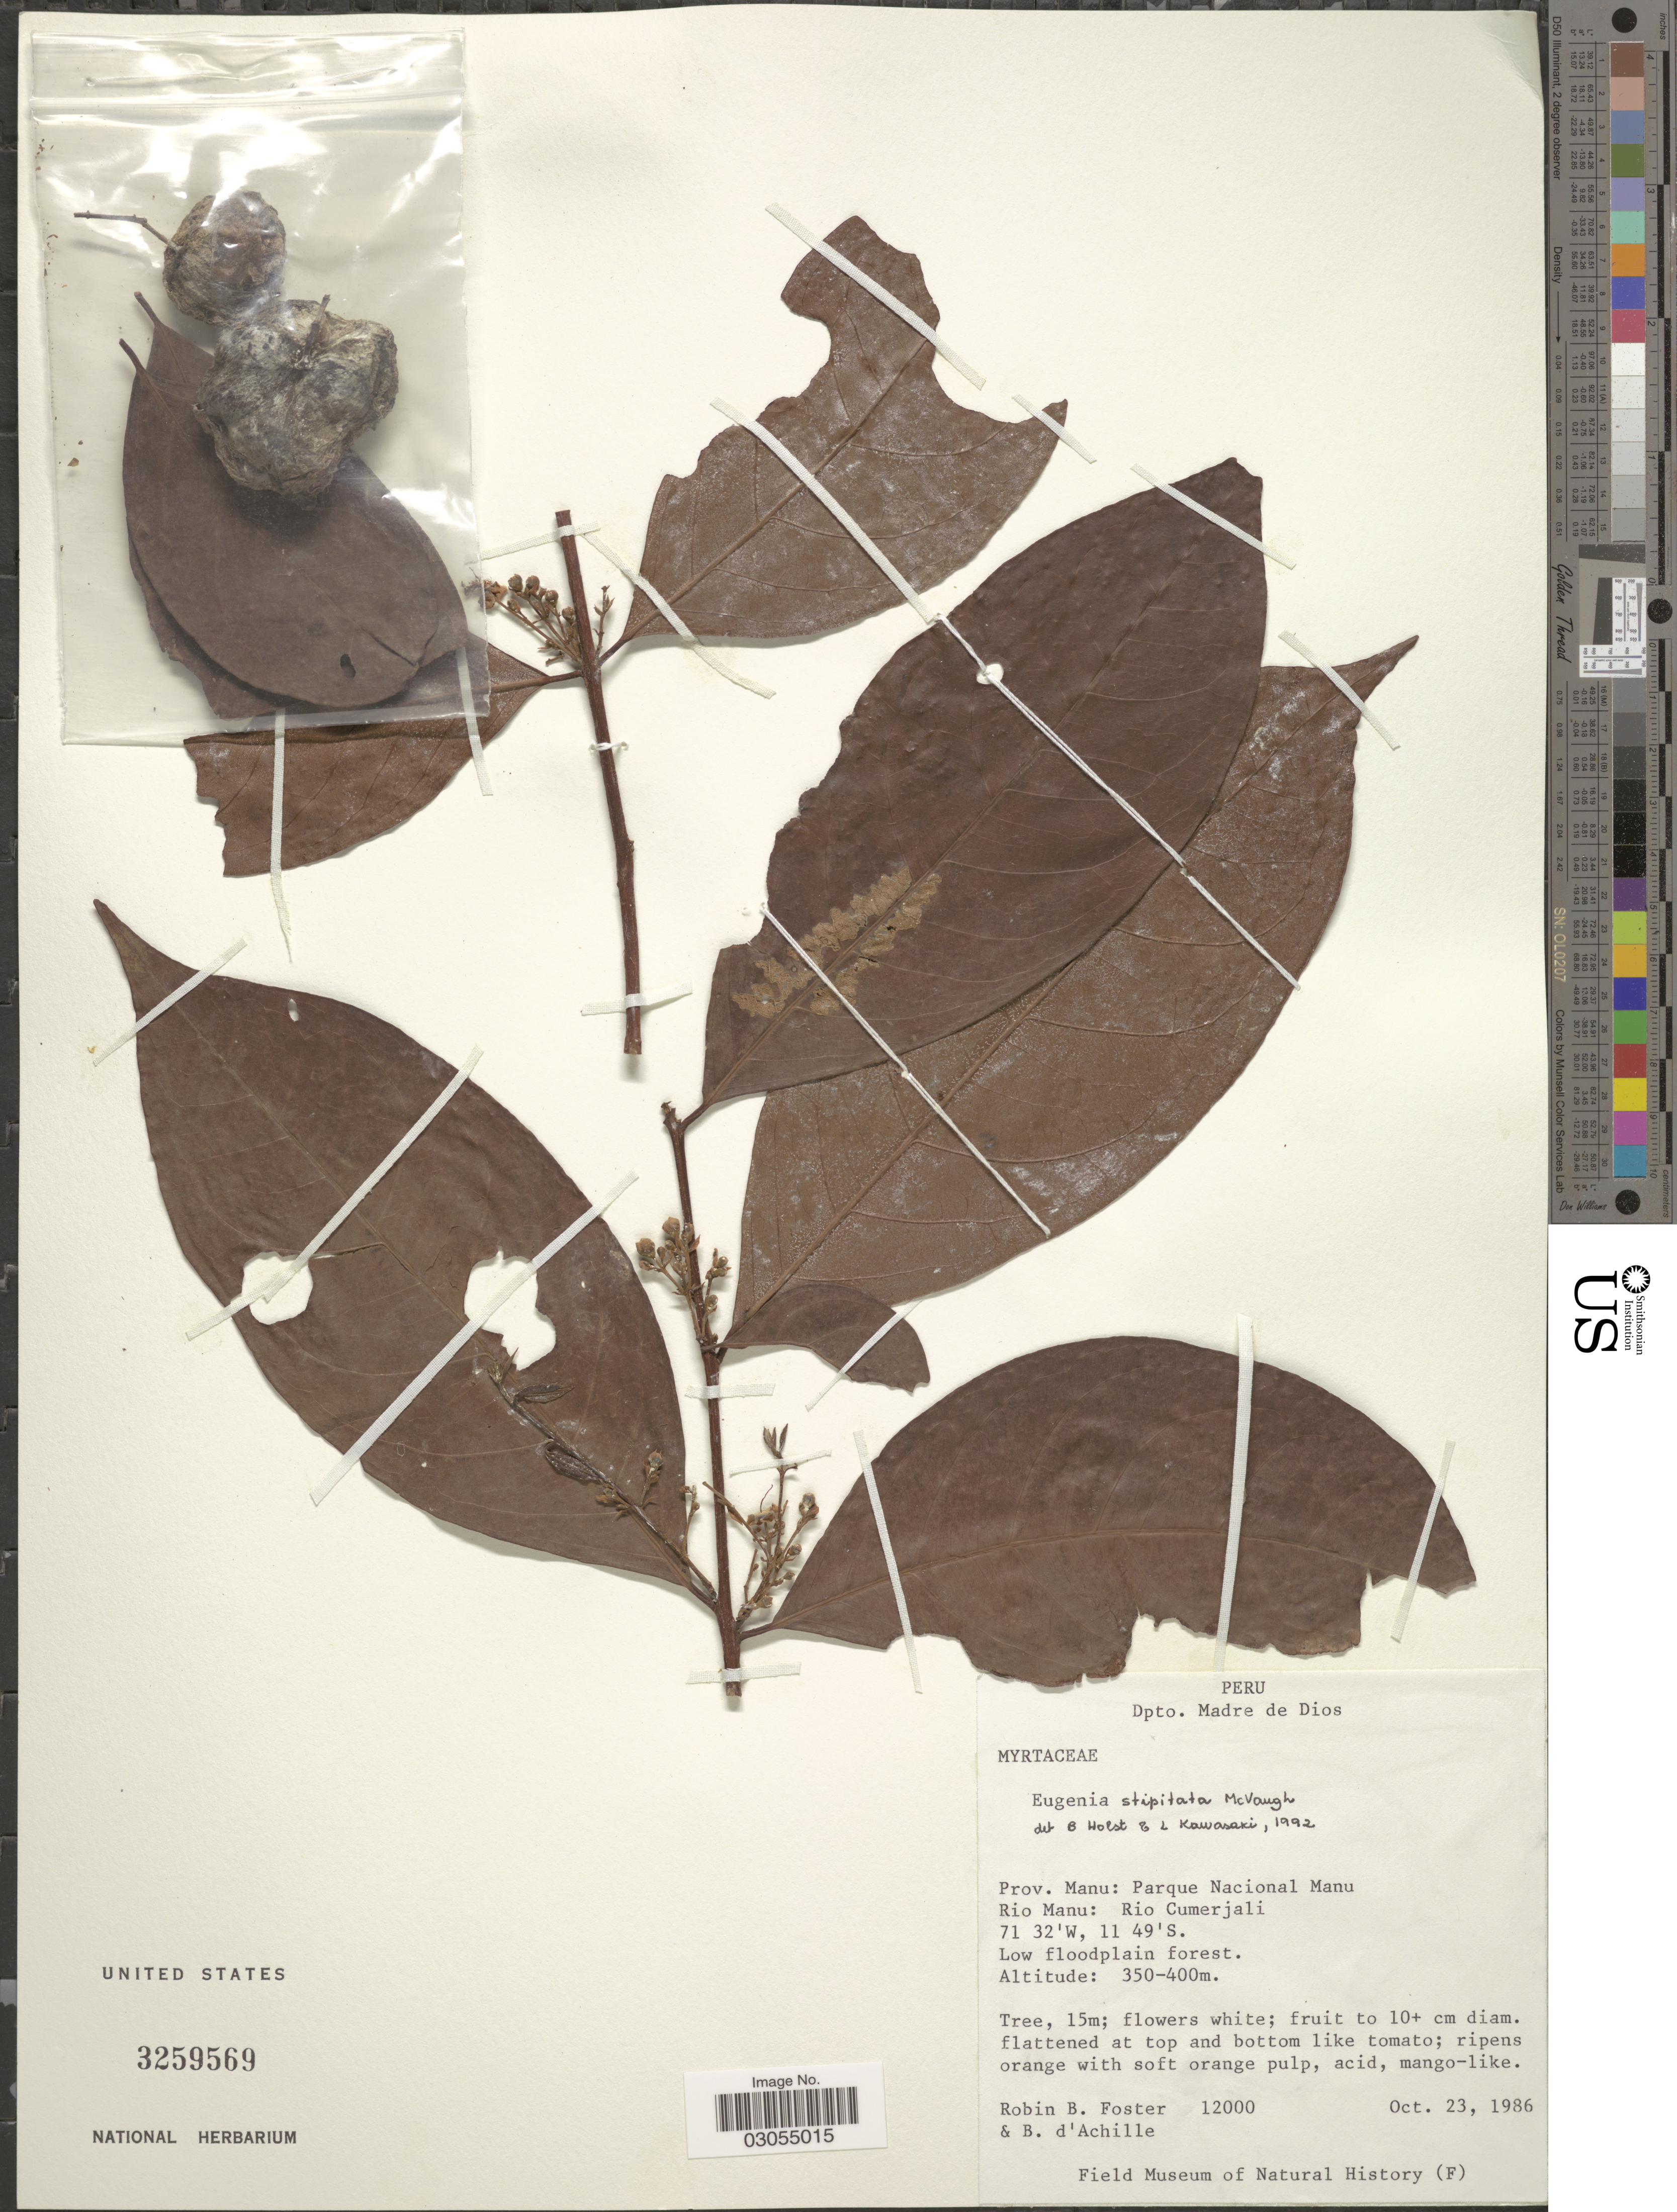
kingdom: Plantae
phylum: Tracheophyta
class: Magnoliopsida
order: Myrtales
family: Myrtaceae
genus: Eugenia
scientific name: Eugenia stipitata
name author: McVaugh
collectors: R. Forster & B. d'Achille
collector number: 12000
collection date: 1986-10-23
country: Peru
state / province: Madre de Dios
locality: Dpto. Madre de Dios, Prov. Manu: Parque Nacional Manu, Rio Manu: Rio Cumerjali.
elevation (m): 350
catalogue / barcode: US 3259569